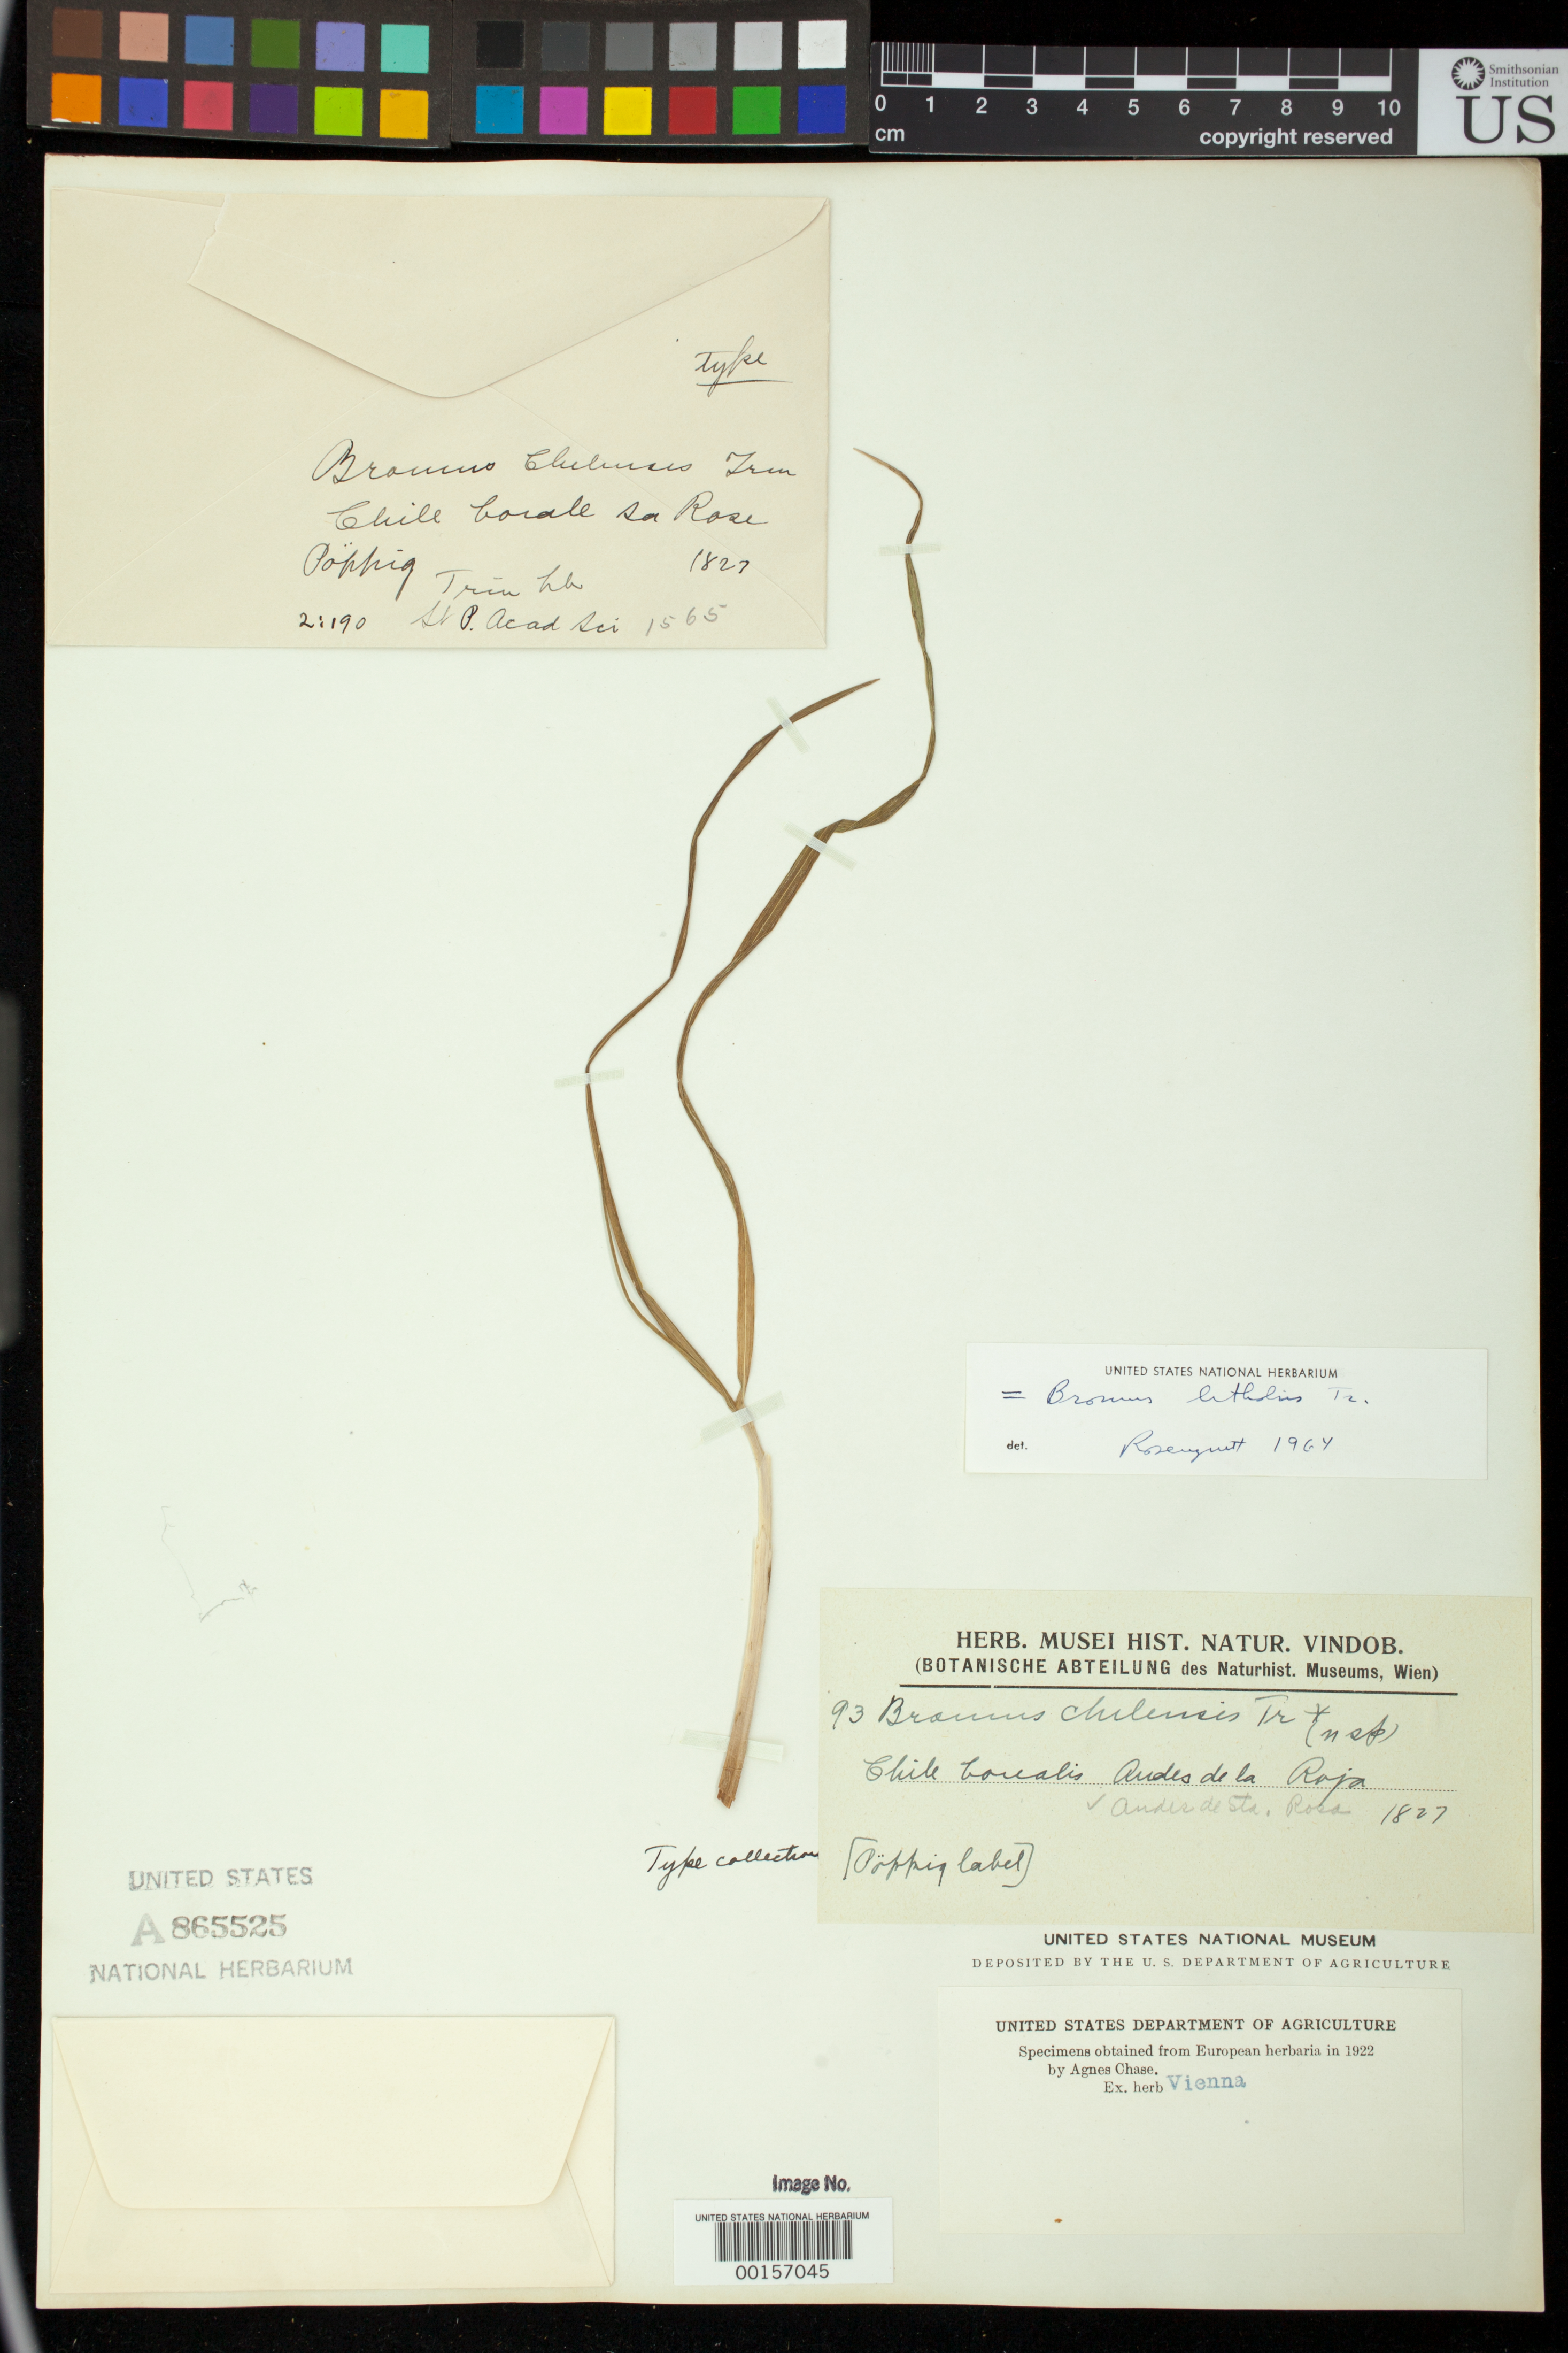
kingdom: Plantae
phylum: Tracheophyta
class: Liliopsida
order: Poales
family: Poaceae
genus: Bromus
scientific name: Bromus chilensis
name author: Trin.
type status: Type Fragment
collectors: E. F. Poeppig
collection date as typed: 1827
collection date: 1827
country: Chile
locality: Andes de Santa Rosa.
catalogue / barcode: US 865525A